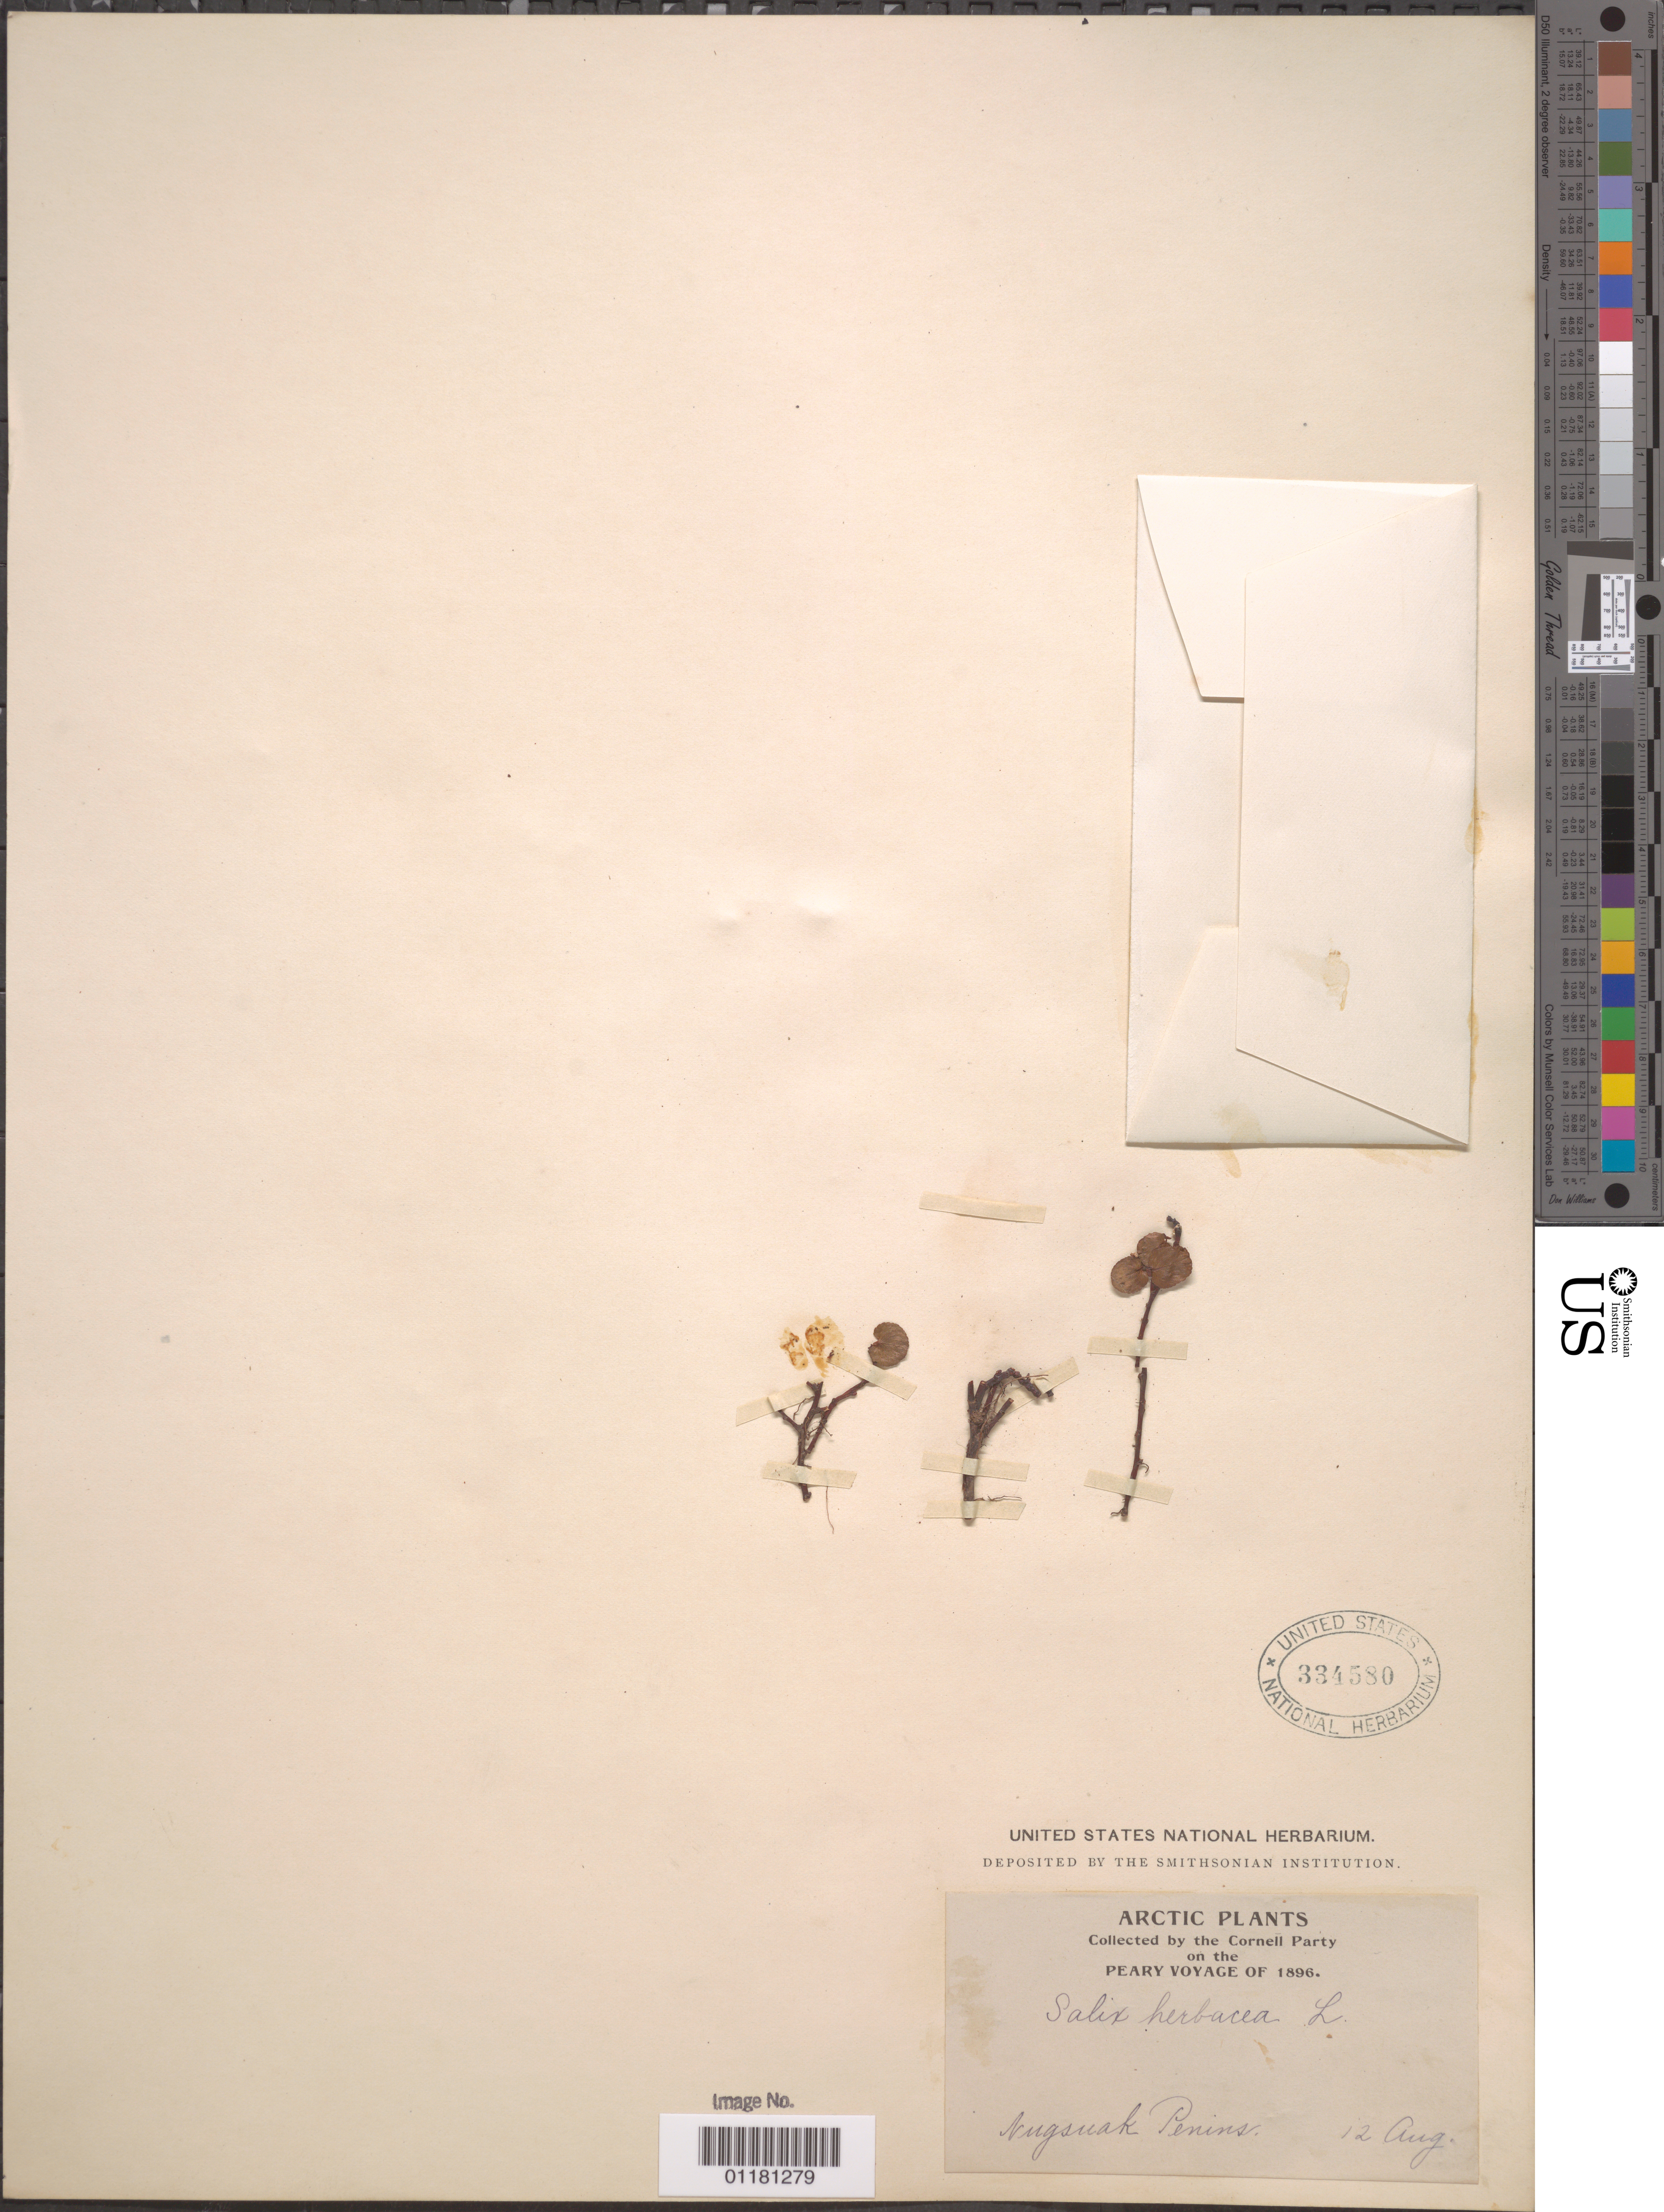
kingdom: Plantae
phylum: Tracheophyta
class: Magnoliopsida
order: Malpighiales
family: Salicaceae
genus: Salix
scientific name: Salix herbacea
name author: L.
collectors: Cornell Party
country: Canada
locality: Nugsuak Pennins.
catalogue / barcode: US 334580